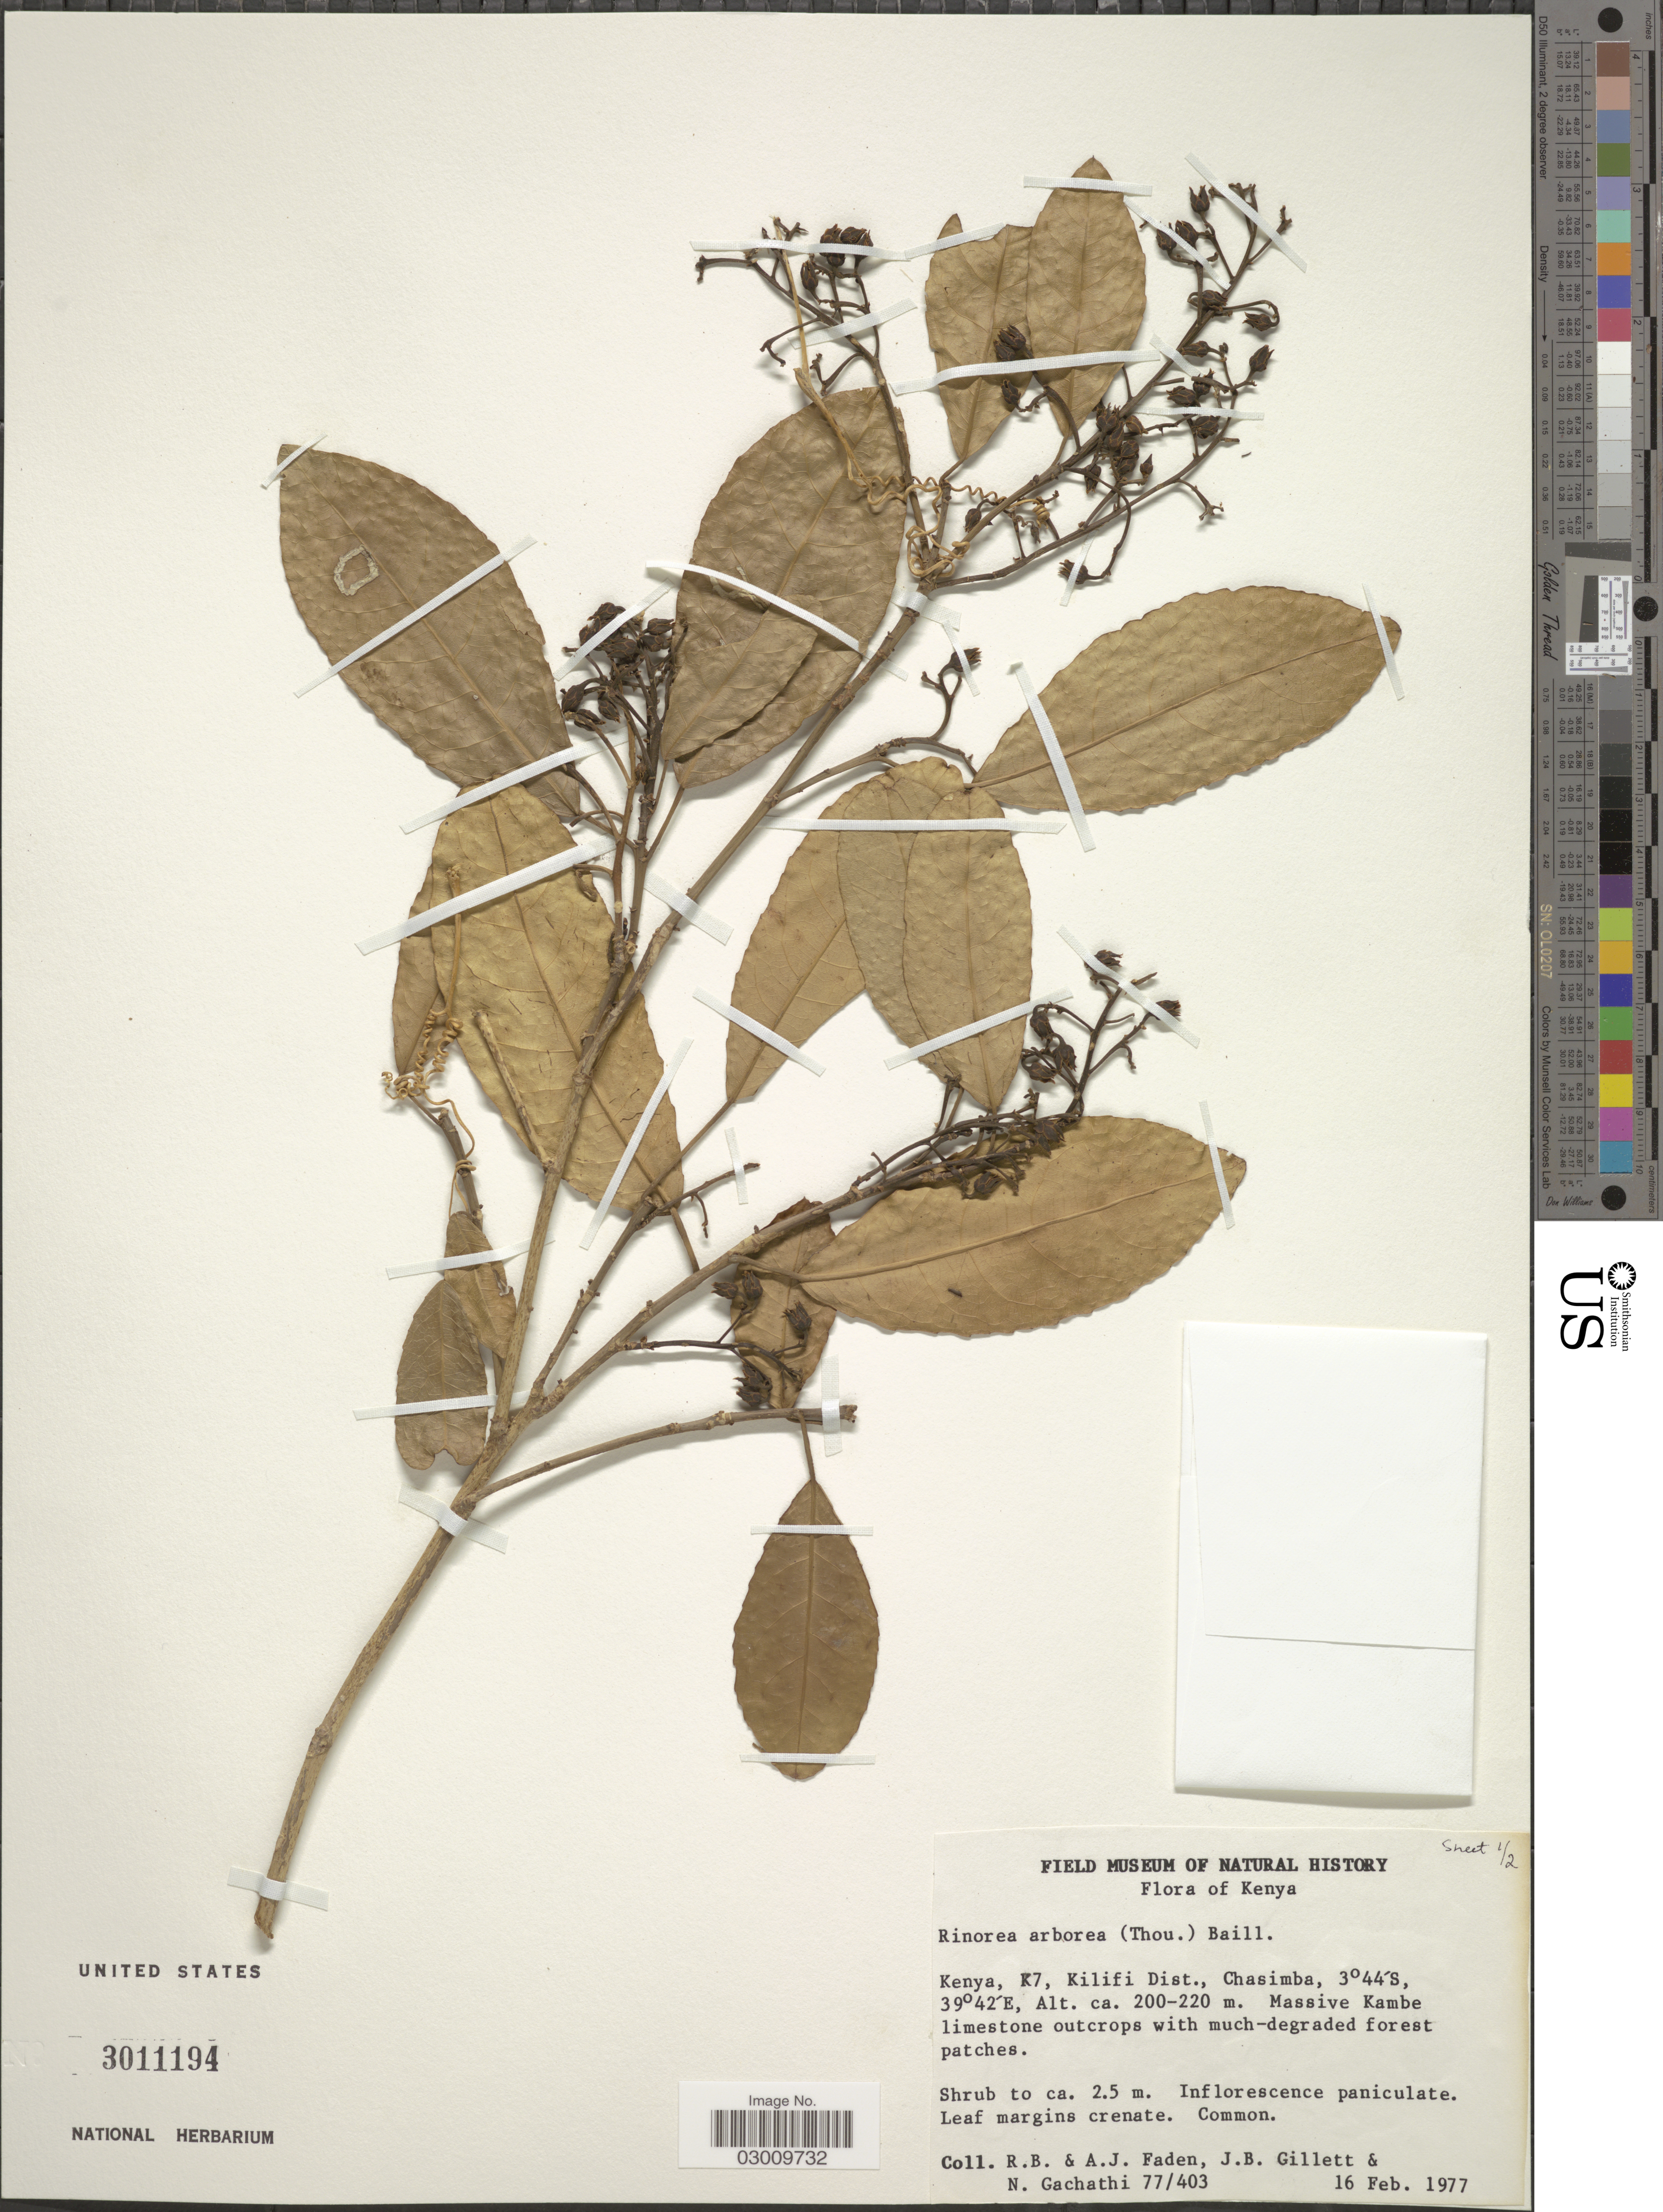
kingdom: Plantae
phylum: Tracheophyta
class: Magnoliopsida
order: Malpighiales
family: Violaceae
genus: Rinorea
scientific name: Rinorea arborea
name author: (Thouars) Baill.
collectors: R. B. Faden, A. J. Faden, J. B. Gillett & N. Gachathi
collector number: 77/403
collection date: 1977-02-16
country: Kenya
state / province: Kilifi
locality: K7, Kilifi Dist., Chasimba. Massive Kame limestone.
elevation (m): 200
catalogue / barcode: US 3011194